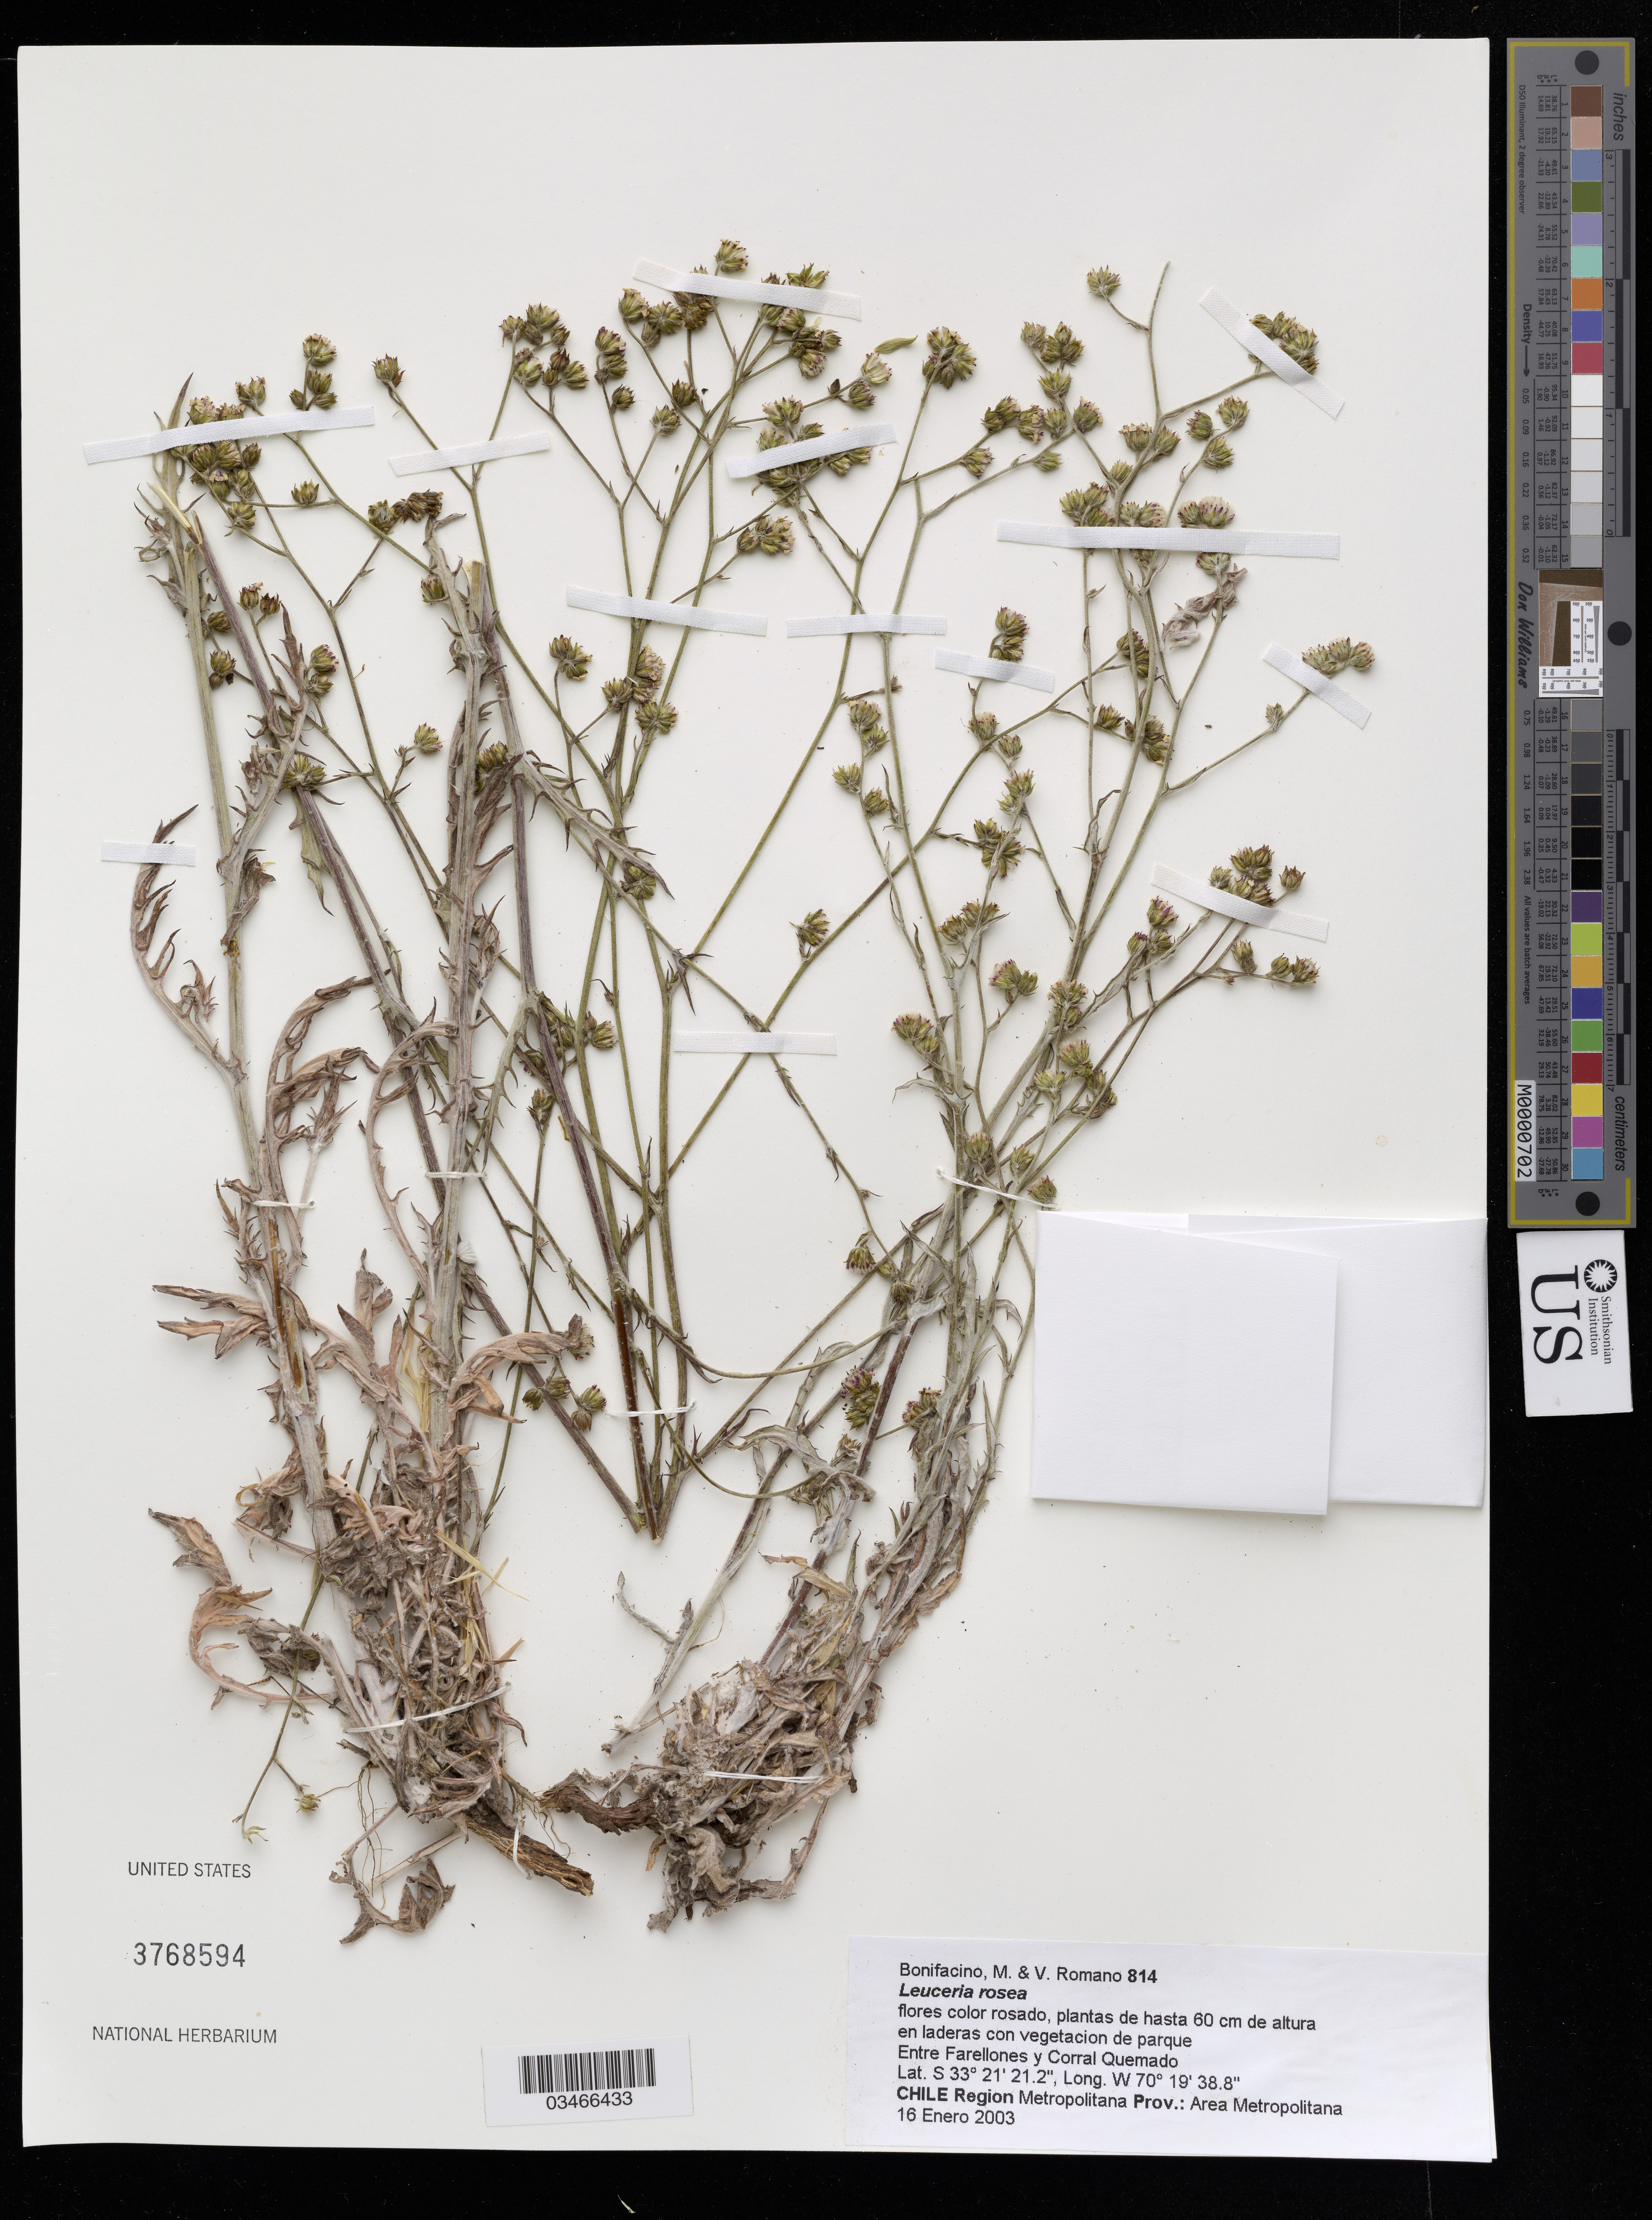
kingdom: Plantae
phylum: Tracheophyta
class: Magnoliopsida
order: Asterales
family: Asteraceae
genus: Leucheria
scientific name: Leucheria rosea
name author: Poepp. ex Less.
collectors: M. M. Bonifacino & V. Romano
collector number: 814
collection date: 2003-01-16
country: Chile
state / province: Región Metropolitana (RM)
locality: Region Metropolitana Prov.: Area Metropolitana.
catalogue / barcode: US 3768594